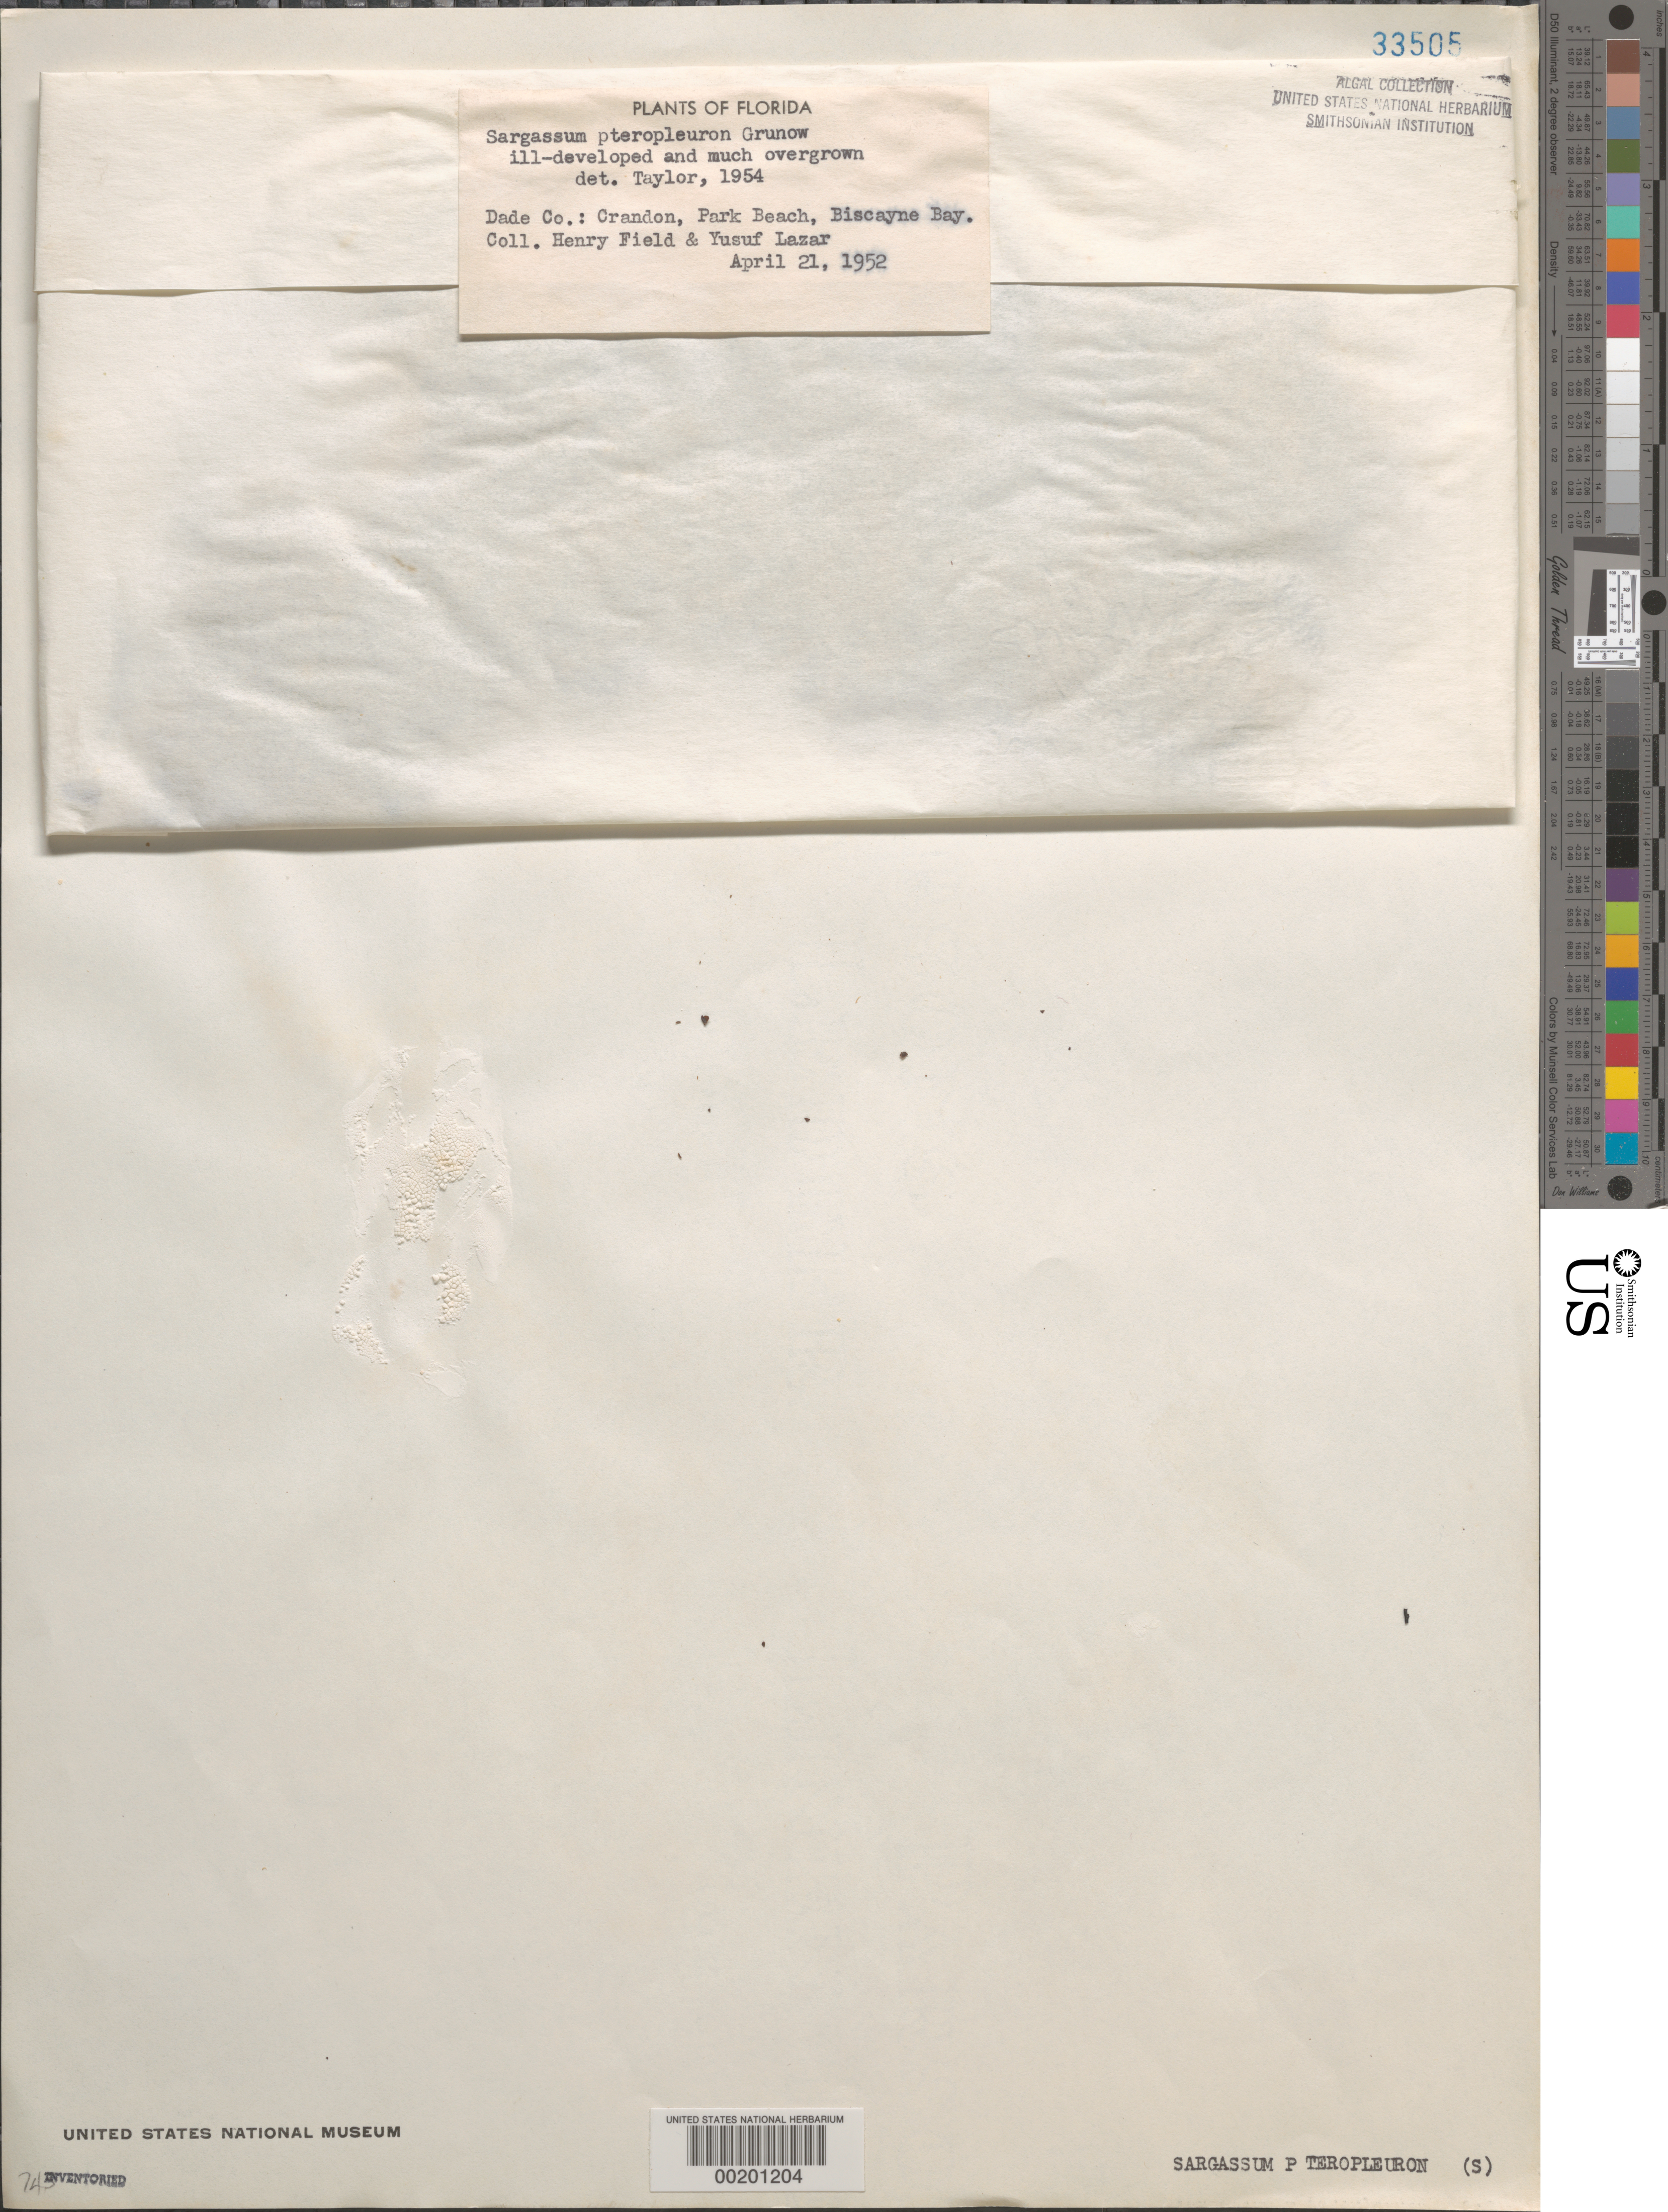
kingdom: Chromista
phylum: Ochrophyta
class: Phaeophyceae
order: Fucales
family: Sargassaceae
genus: Sargassum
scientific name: Sargassum pteropleuron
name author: Grunow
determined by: Taylor, William R.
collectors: H. Field & Y. Lazar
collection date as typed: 21 Apr 1952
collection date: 1952-04-21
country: United States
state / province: Florida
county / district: Miami-Dade County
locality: Crandon Park Beach, Biscayne Bay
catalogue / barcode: US 33505